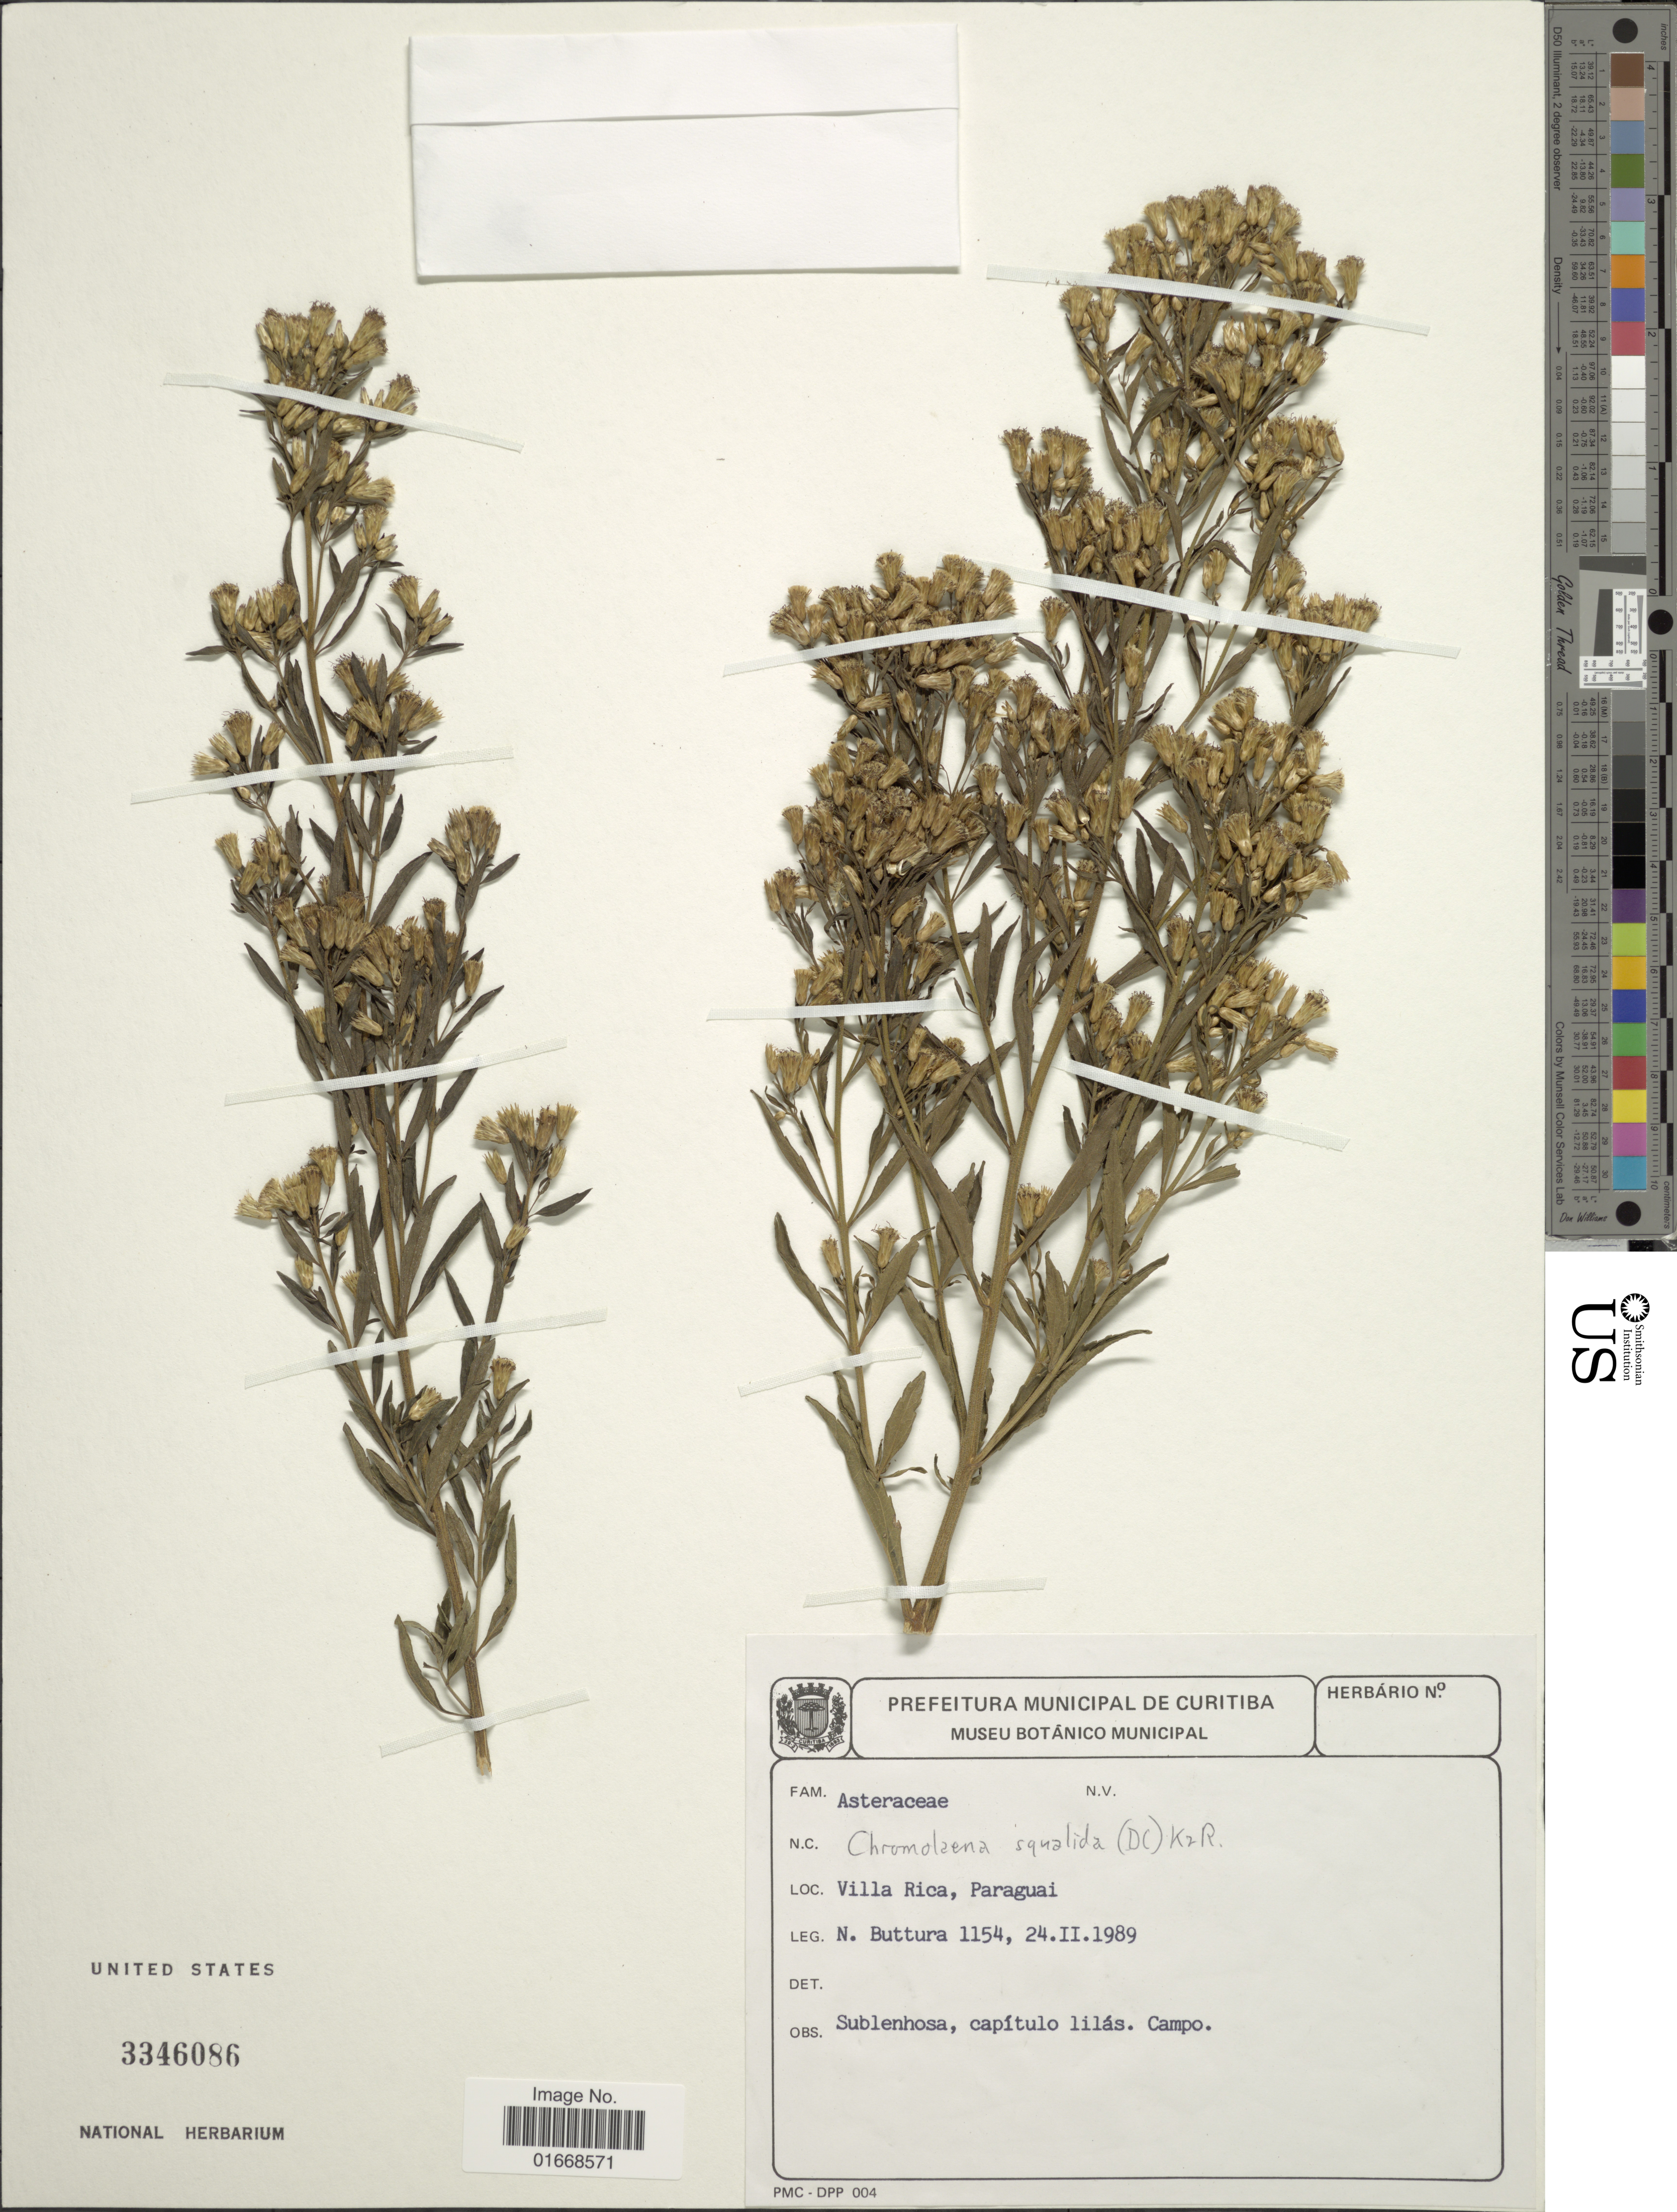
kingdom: Plantae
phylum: Tracheophyta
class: Magnoliopsida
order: Asterales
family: Asteraceae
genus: Chromolaena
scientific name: Chromolaena squalida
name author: (DC.) R.M. King & H. Rob.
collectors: N. Buttura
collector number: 1154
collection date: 1989-02-24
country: United States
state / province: Georgia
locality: Villa Rica, Paaguai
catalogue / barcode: US 3346086